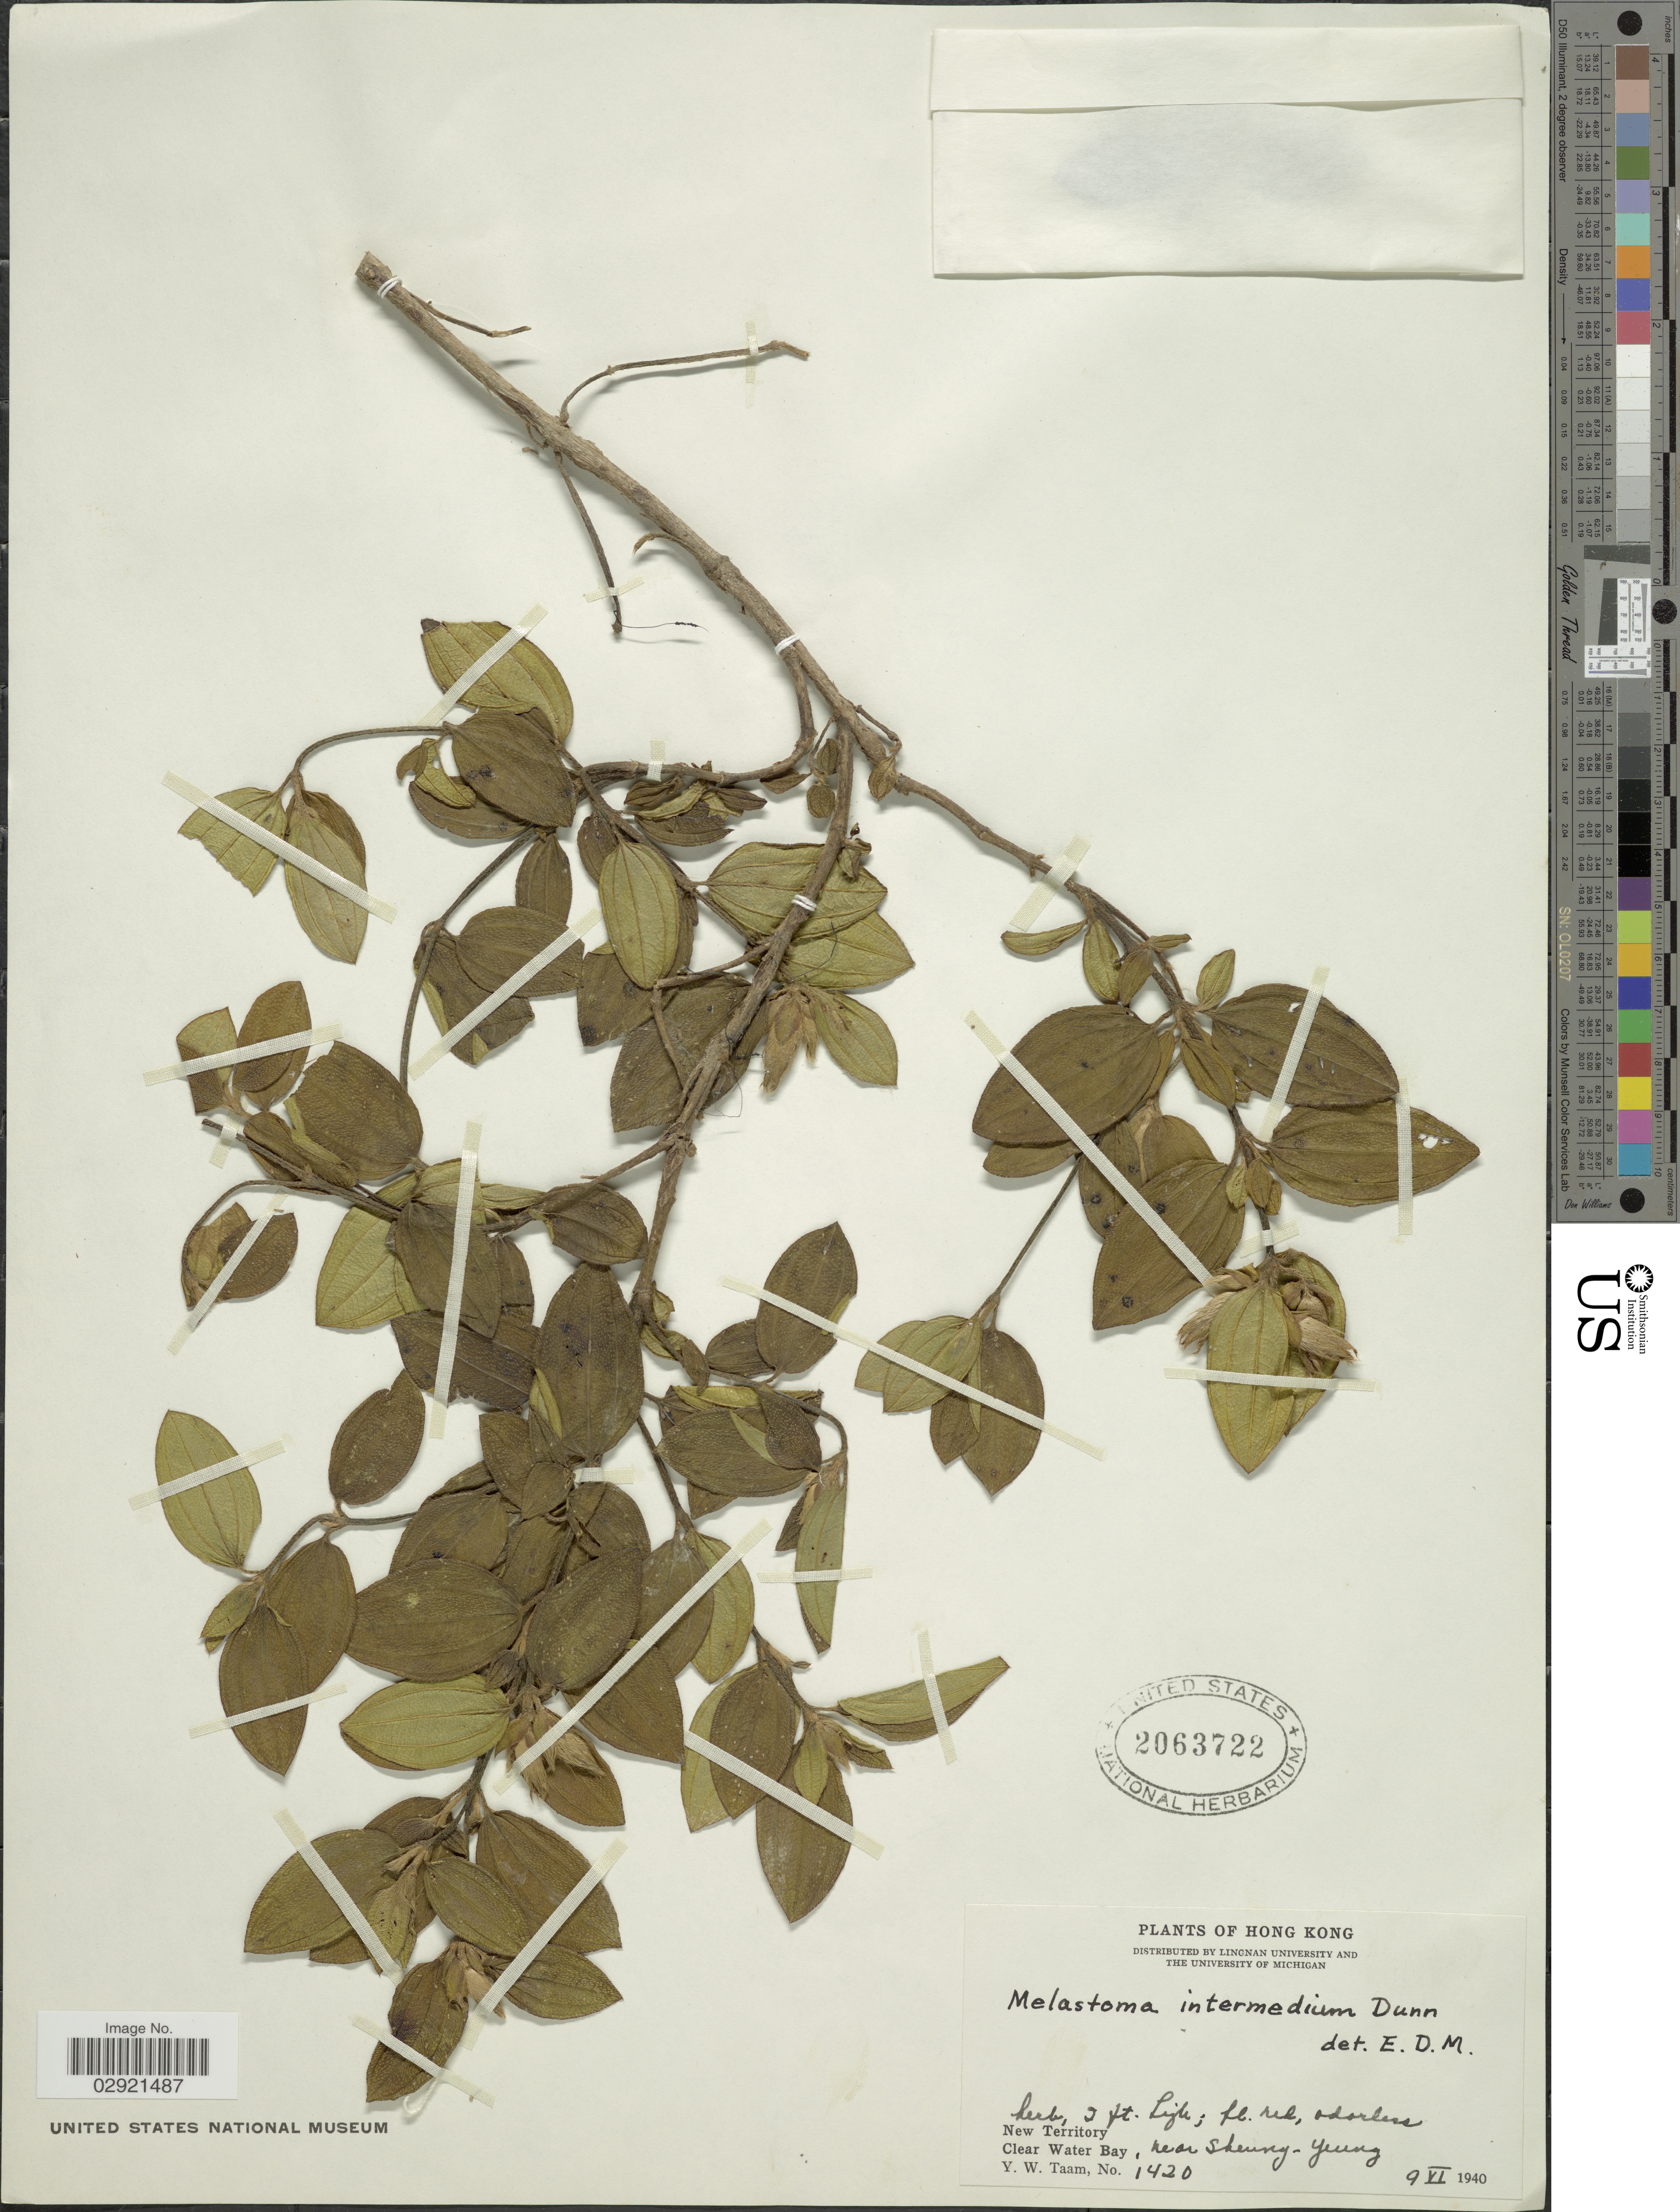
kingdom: Plantae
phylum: Tracheophyta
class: Magnoliopsida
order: Myrtales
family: Melastomataceae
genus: Melastoma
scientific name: Melastoma malabathricum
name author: L.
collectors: Y. W. Taam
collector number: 1420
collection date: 1940-06-09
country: China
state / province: Hong Kong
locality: New Territory. Clear Water Bay, near Skeung-Yeung.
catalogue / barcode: US 2063722